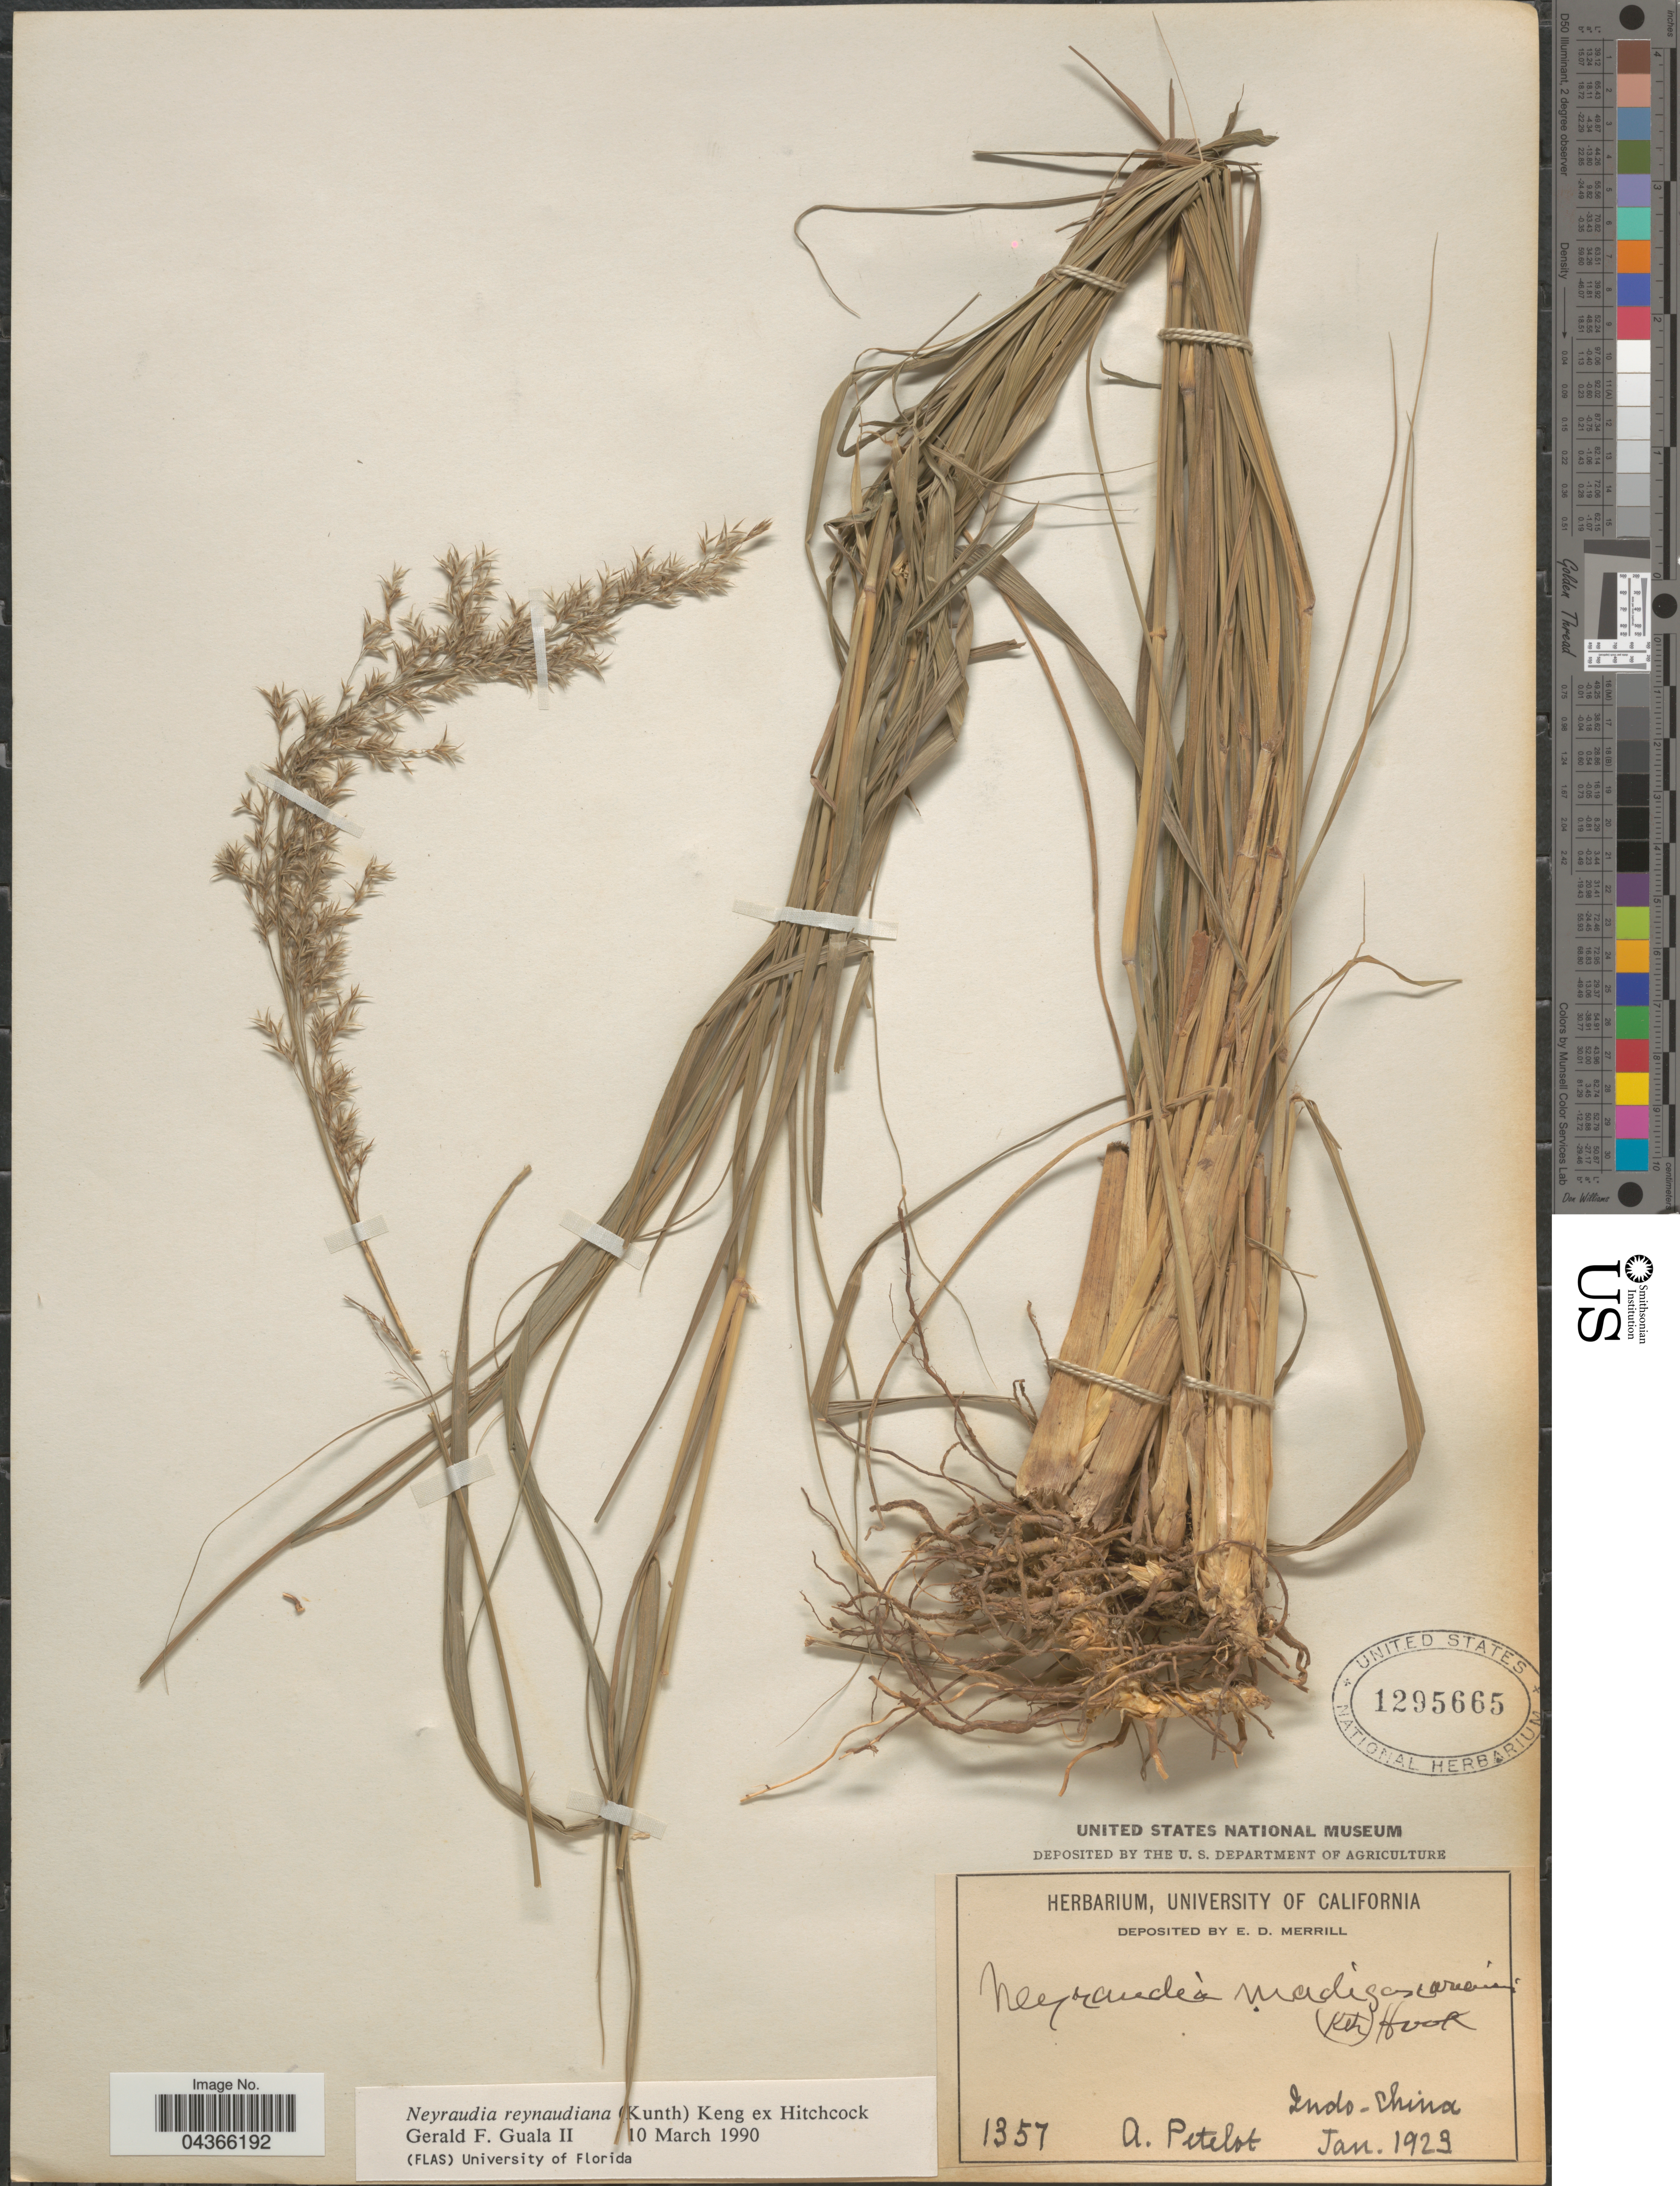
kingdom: Plantae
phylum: Tracheophyta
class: Liliopsida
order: Poales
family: Poaceae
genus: Neyraudia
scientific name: Neyraudia reynaudiana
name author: (Kunth) Keng ex Hitchc.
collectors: A. Petelot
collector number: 1357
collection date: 1923-01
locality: Indo-China.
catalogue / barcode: US 1295665